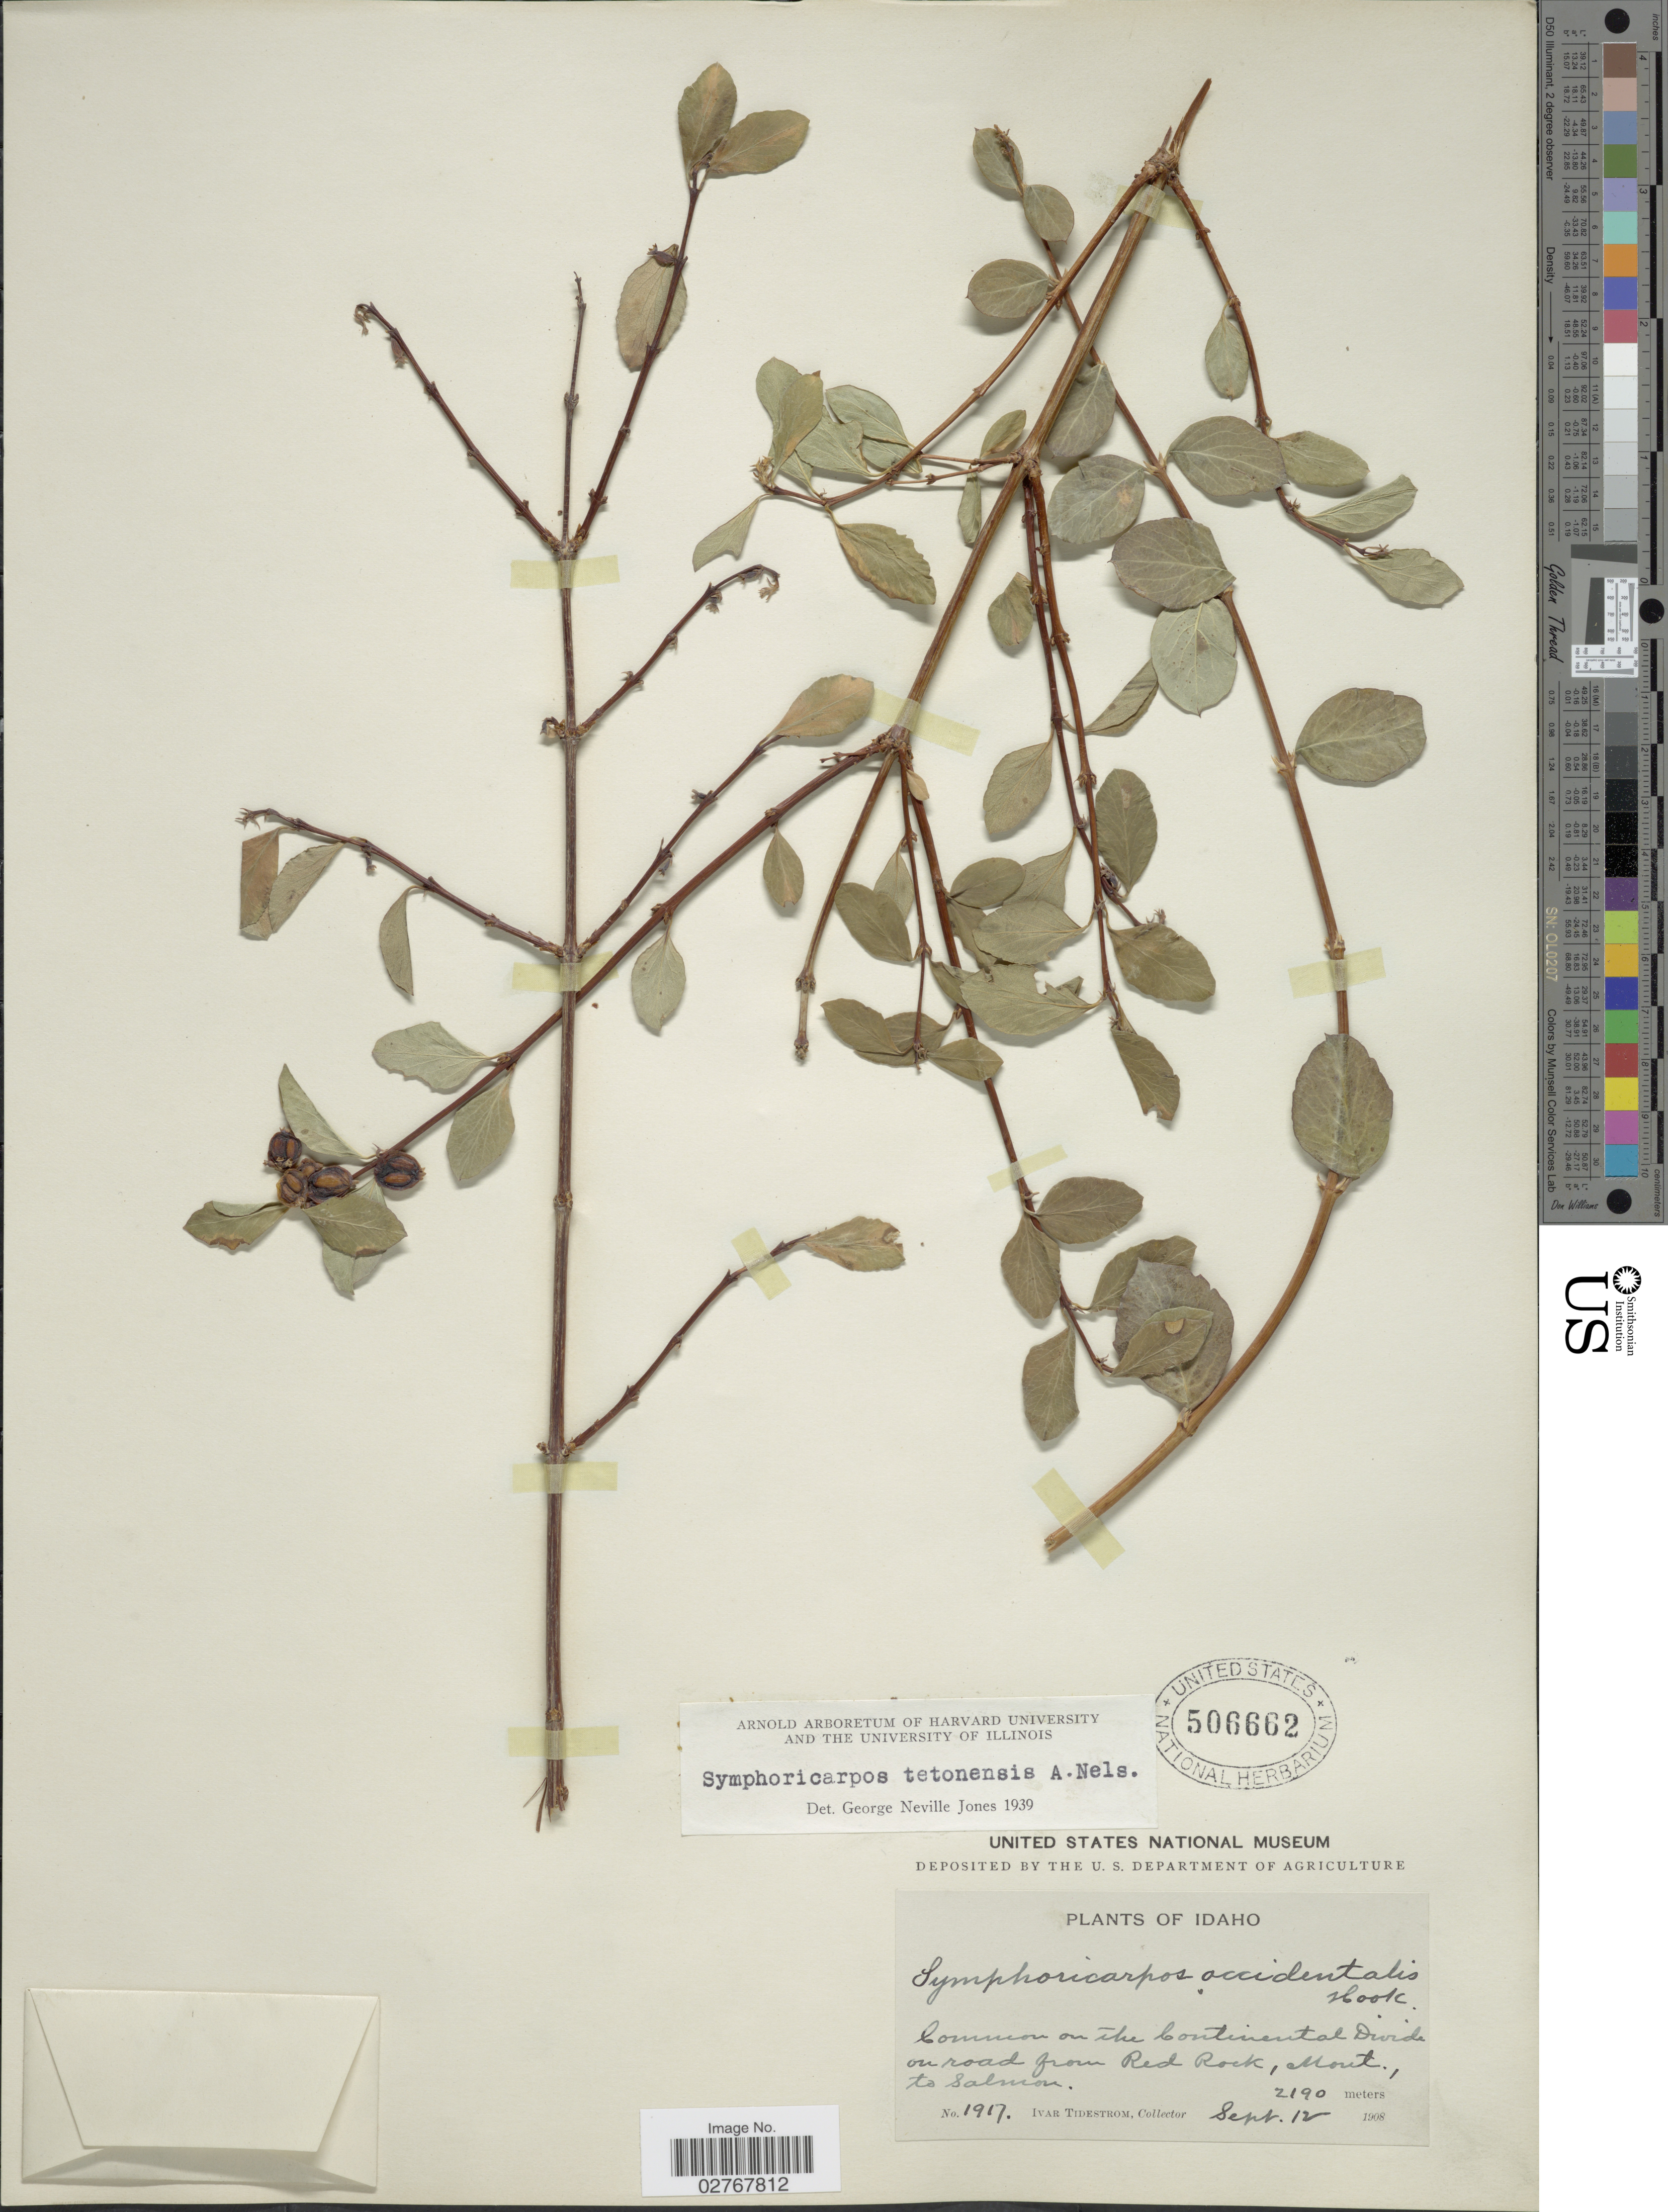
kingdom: Plantae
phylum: Tracheophyta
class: Magnoliopsida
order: Dipsacales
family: Caprifoliaceae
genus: Symphoricarpos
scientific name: Symphoricarpos tetonensis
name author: A. Nelson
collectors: I. F. Tidestrom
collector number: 1917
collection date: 1908-09-12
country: United States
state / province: Idaho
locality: Common on the Continental Divide on road from Red Rock, Mont. to Salmon.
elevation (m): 2190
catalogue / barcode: US 506662